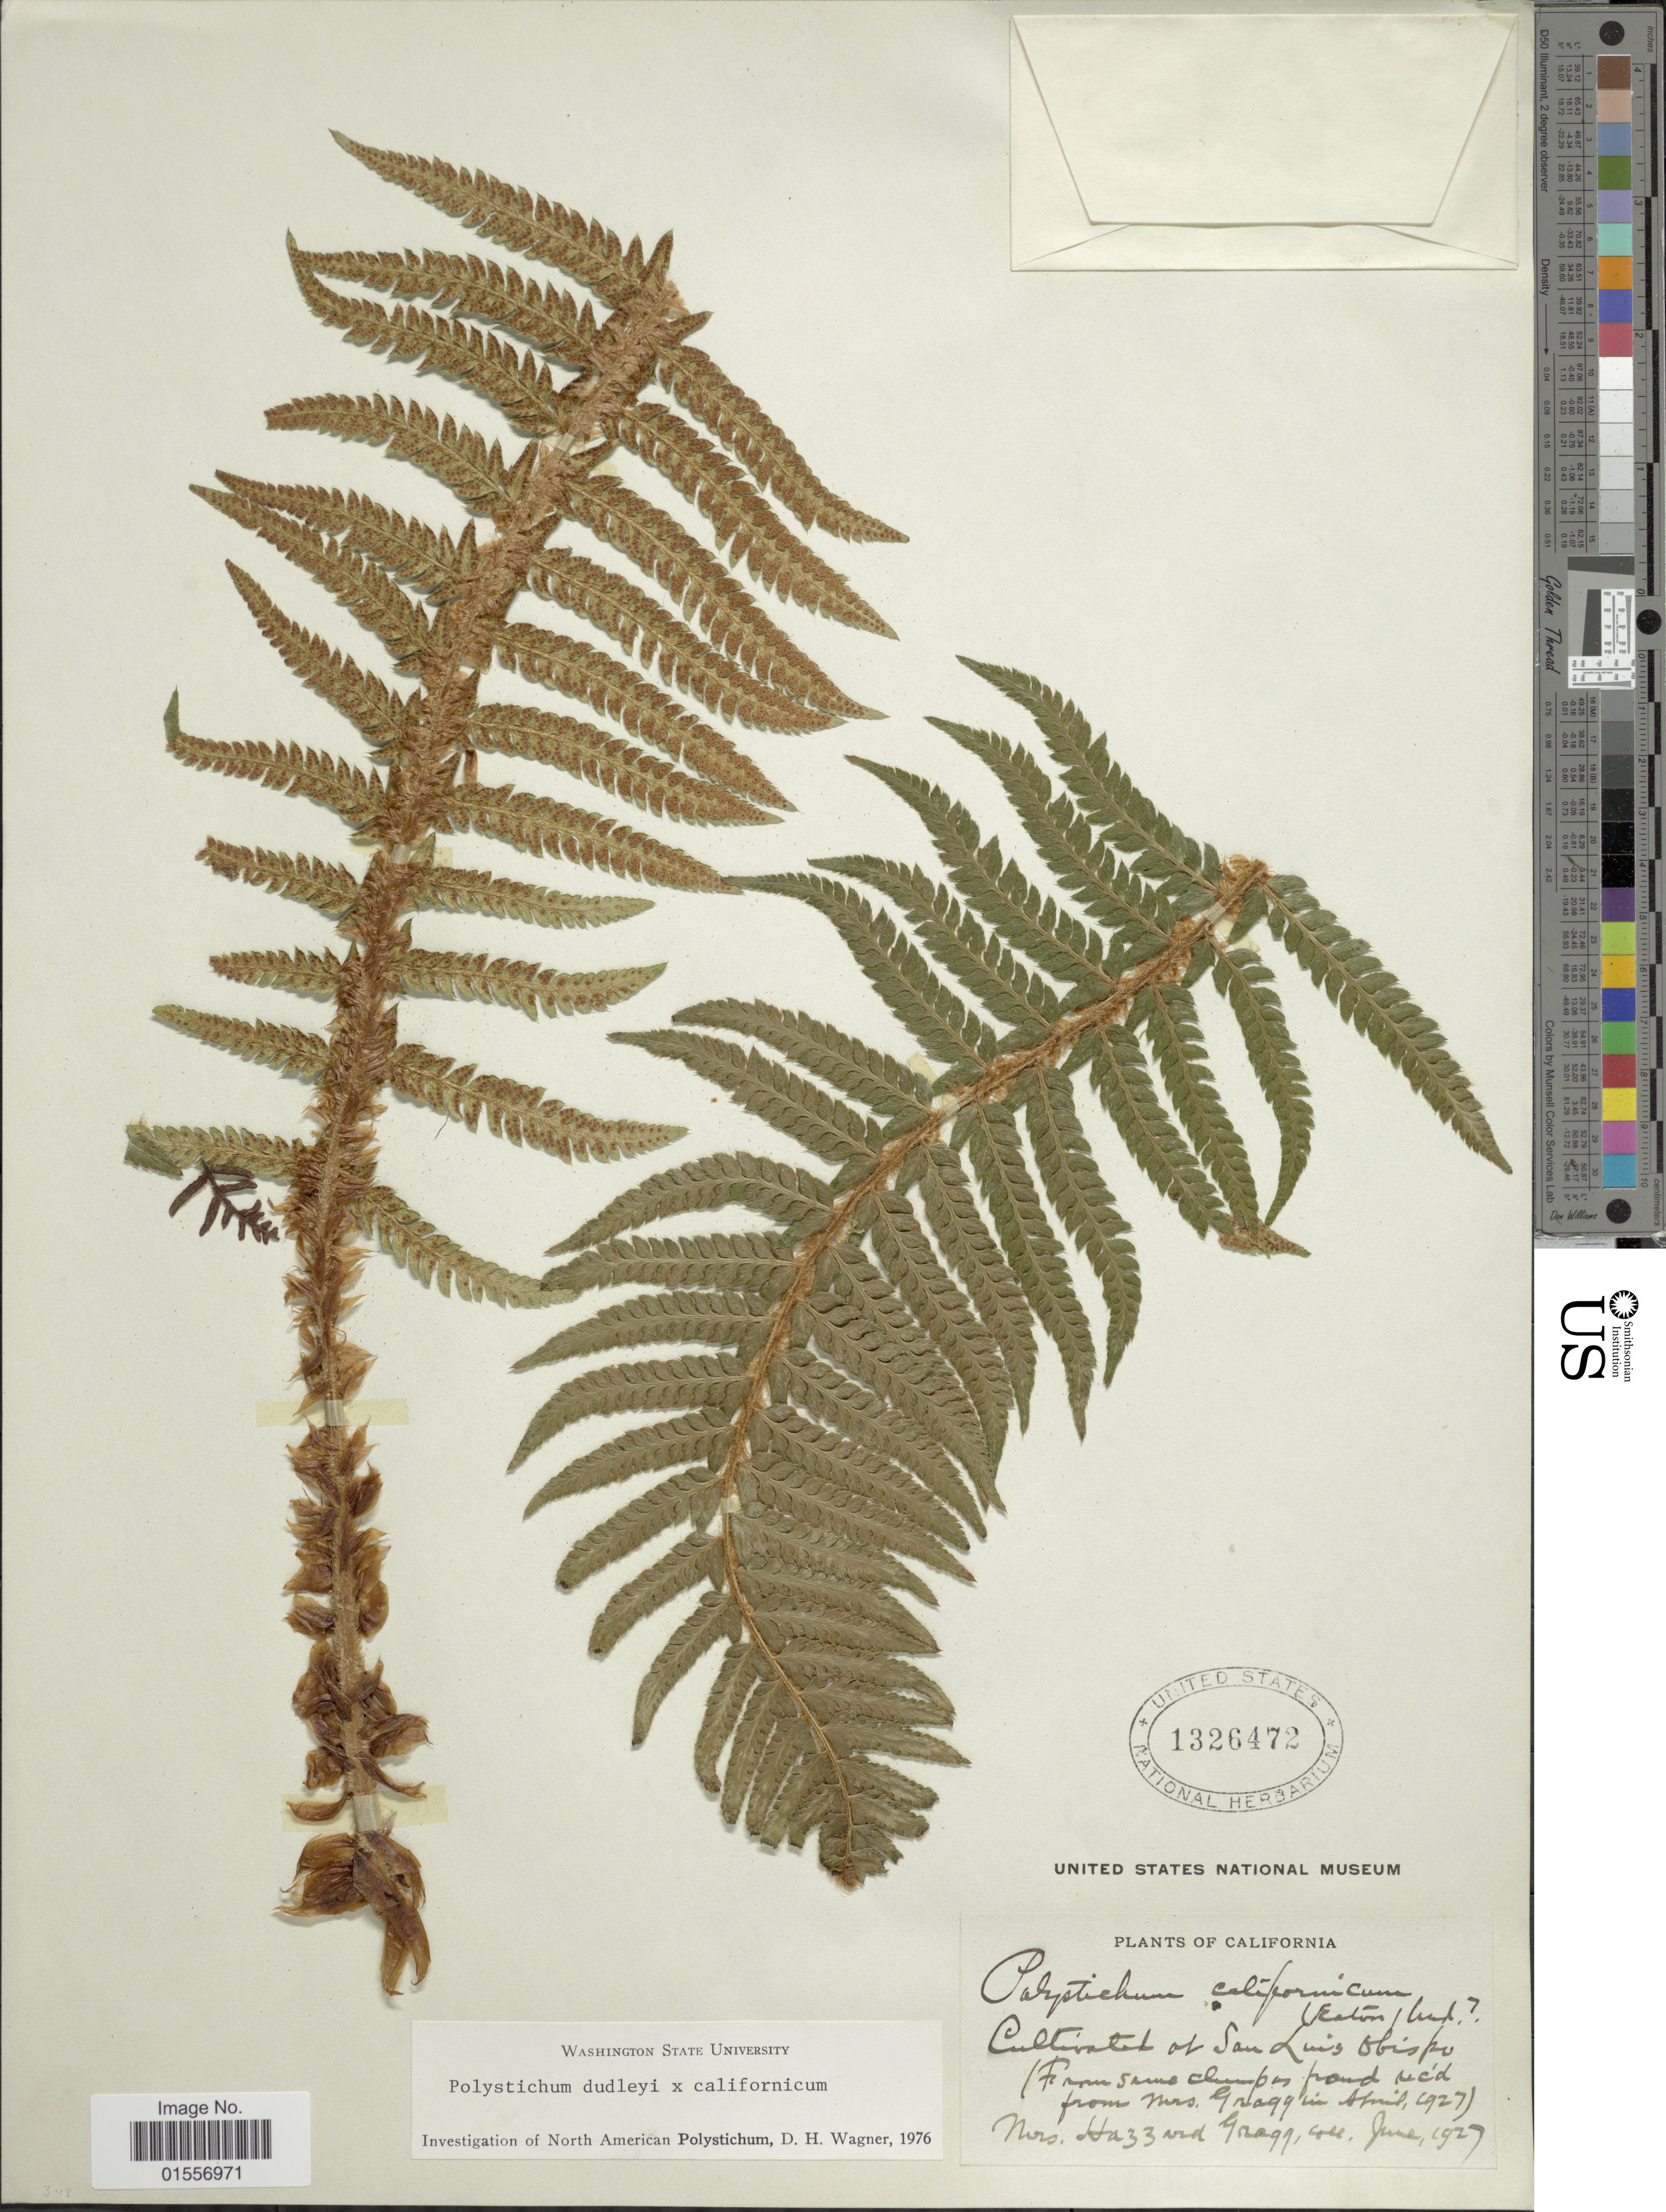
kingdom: Plantae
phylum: Tracheophyta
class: Polypodiopsida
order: Polypodiales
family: Dryopteridaceae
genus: Polystichum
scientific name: Polystichum californicum x P. dudleyi Maxon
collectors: H. Gragg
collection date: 1927-06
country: United States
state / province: California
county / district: San Luis Obispo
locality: San Luis Obispo.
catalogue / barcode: US 1326472